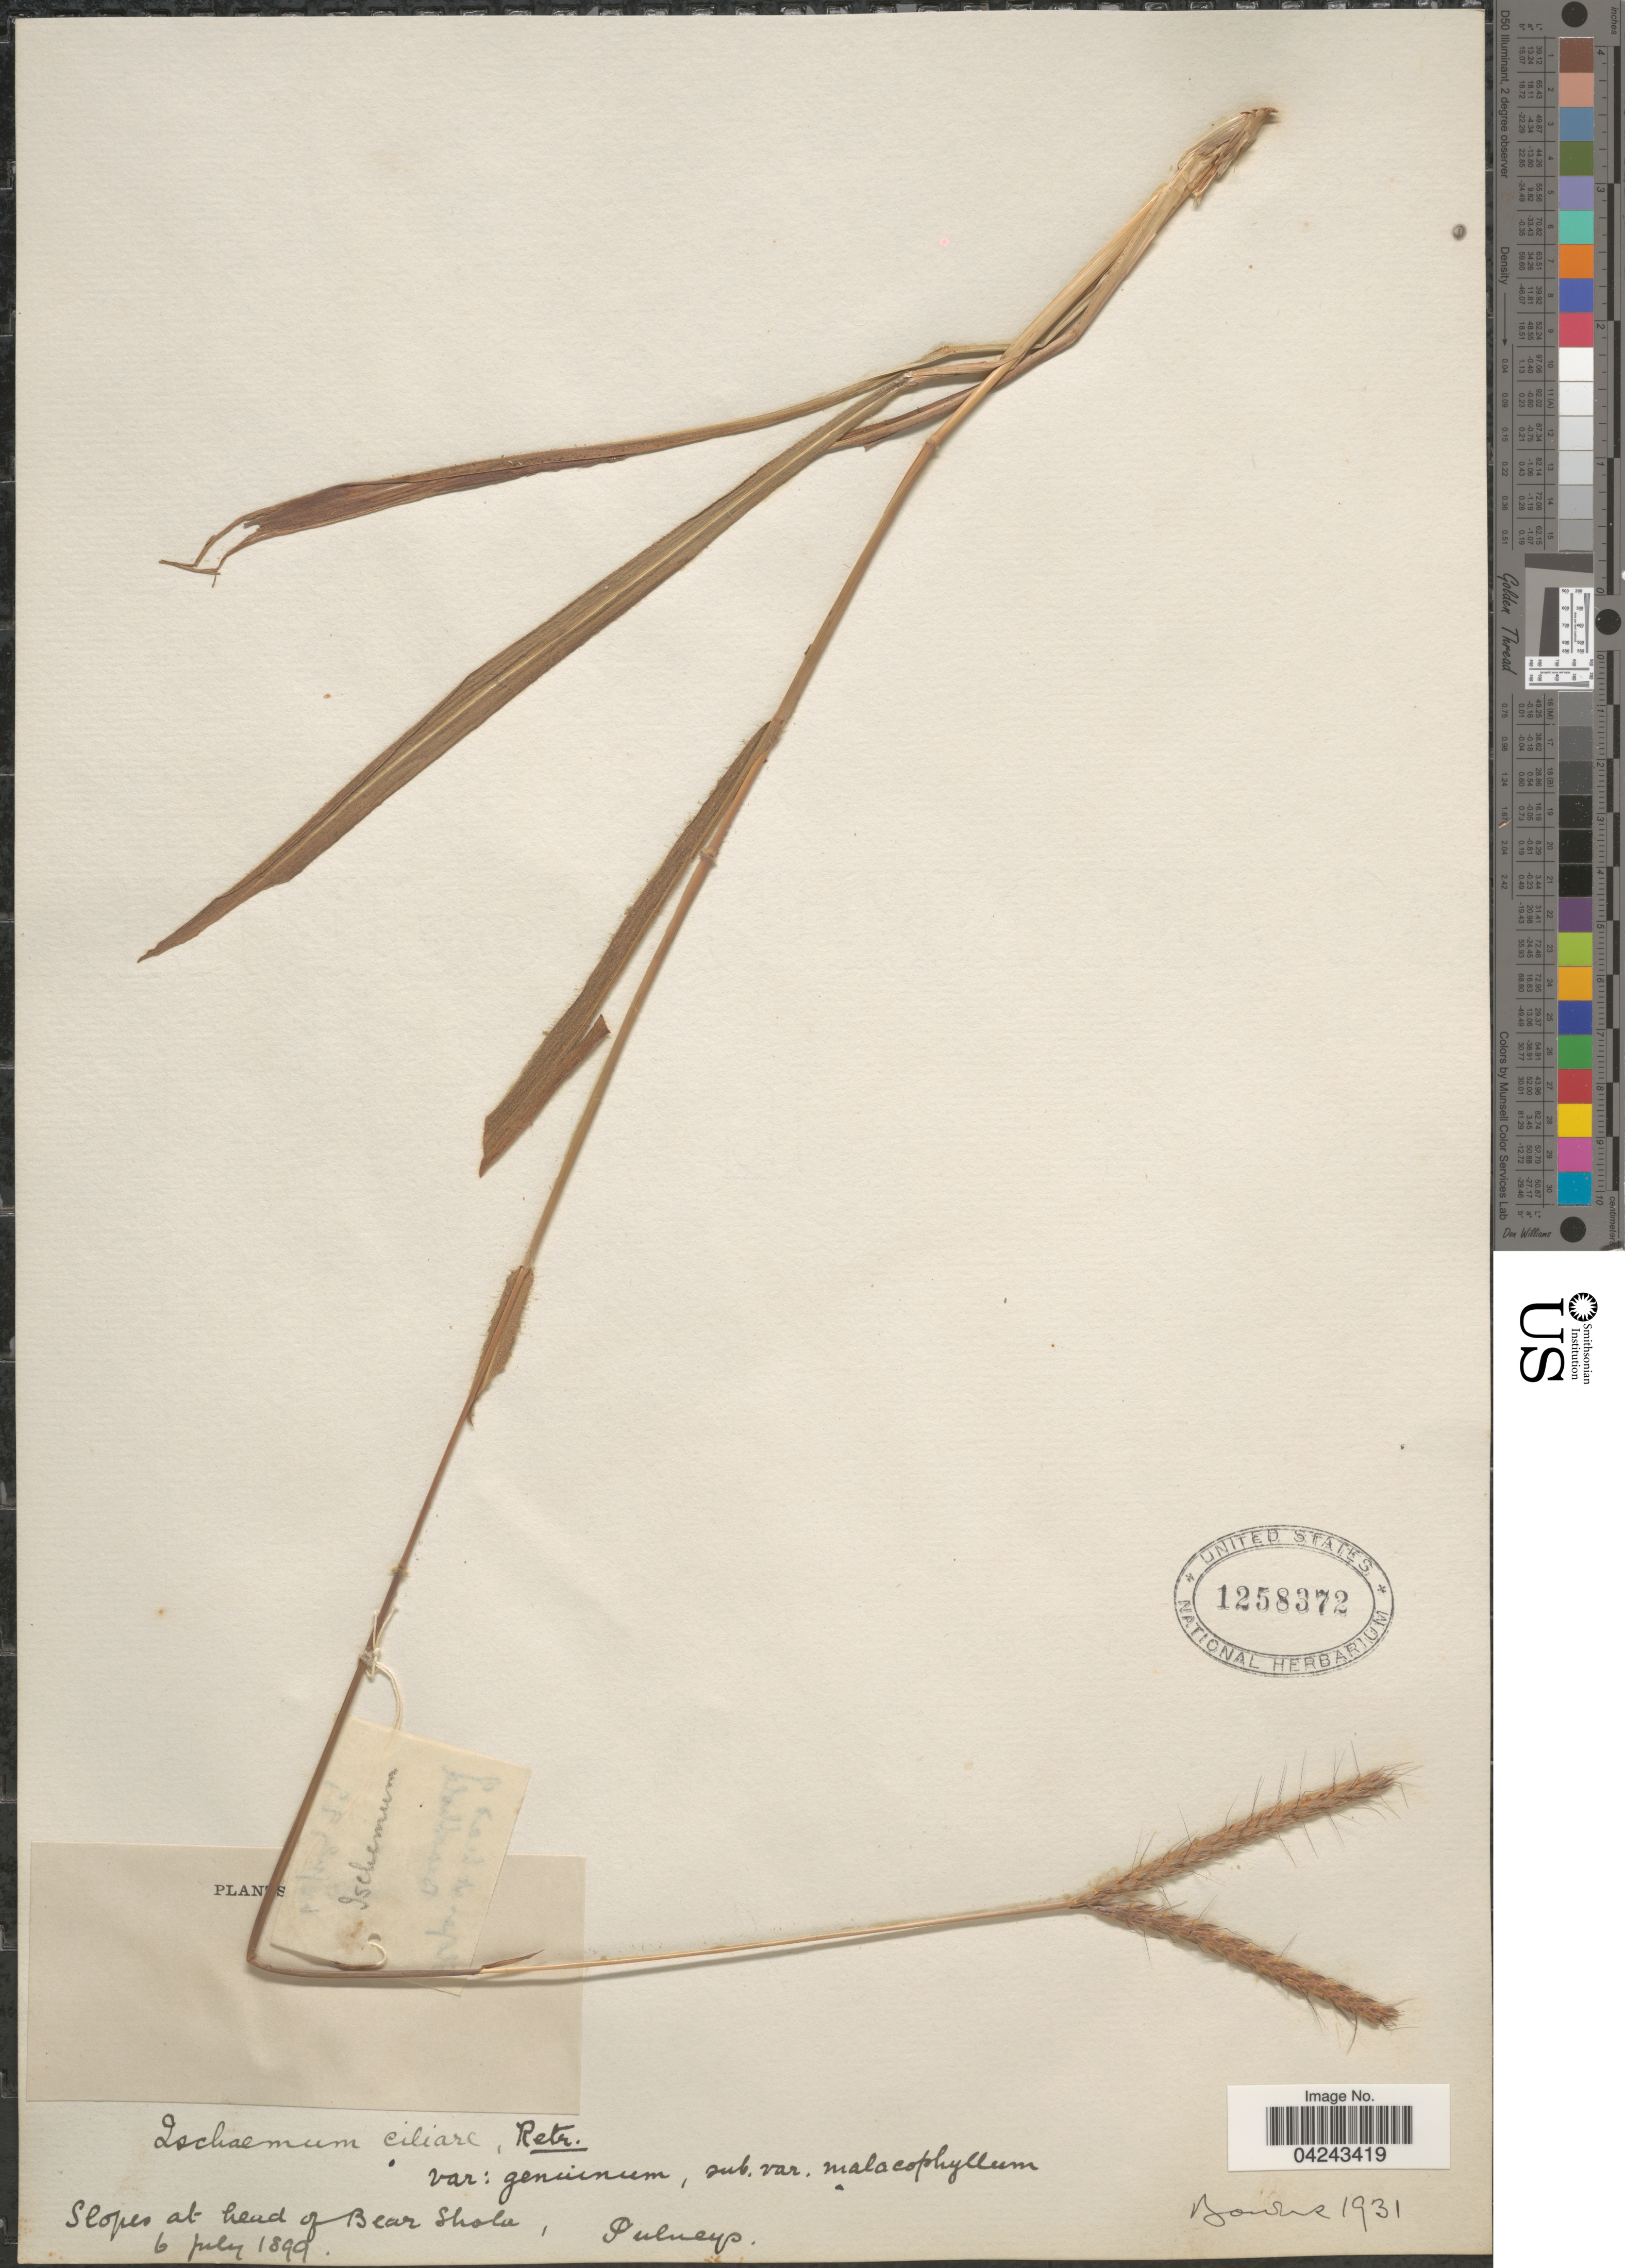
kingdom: Plantae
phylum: Tracheophyta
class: Liliopsida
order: Poales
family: Poaceae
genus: Ischaemum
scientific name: Ischaemum ciliare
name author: Retz.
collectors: -- Bourne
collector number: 1931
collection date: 1899-07-06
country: India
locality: Slopes at head of Bear Shola, Pulneys.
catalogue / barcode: US 1258372